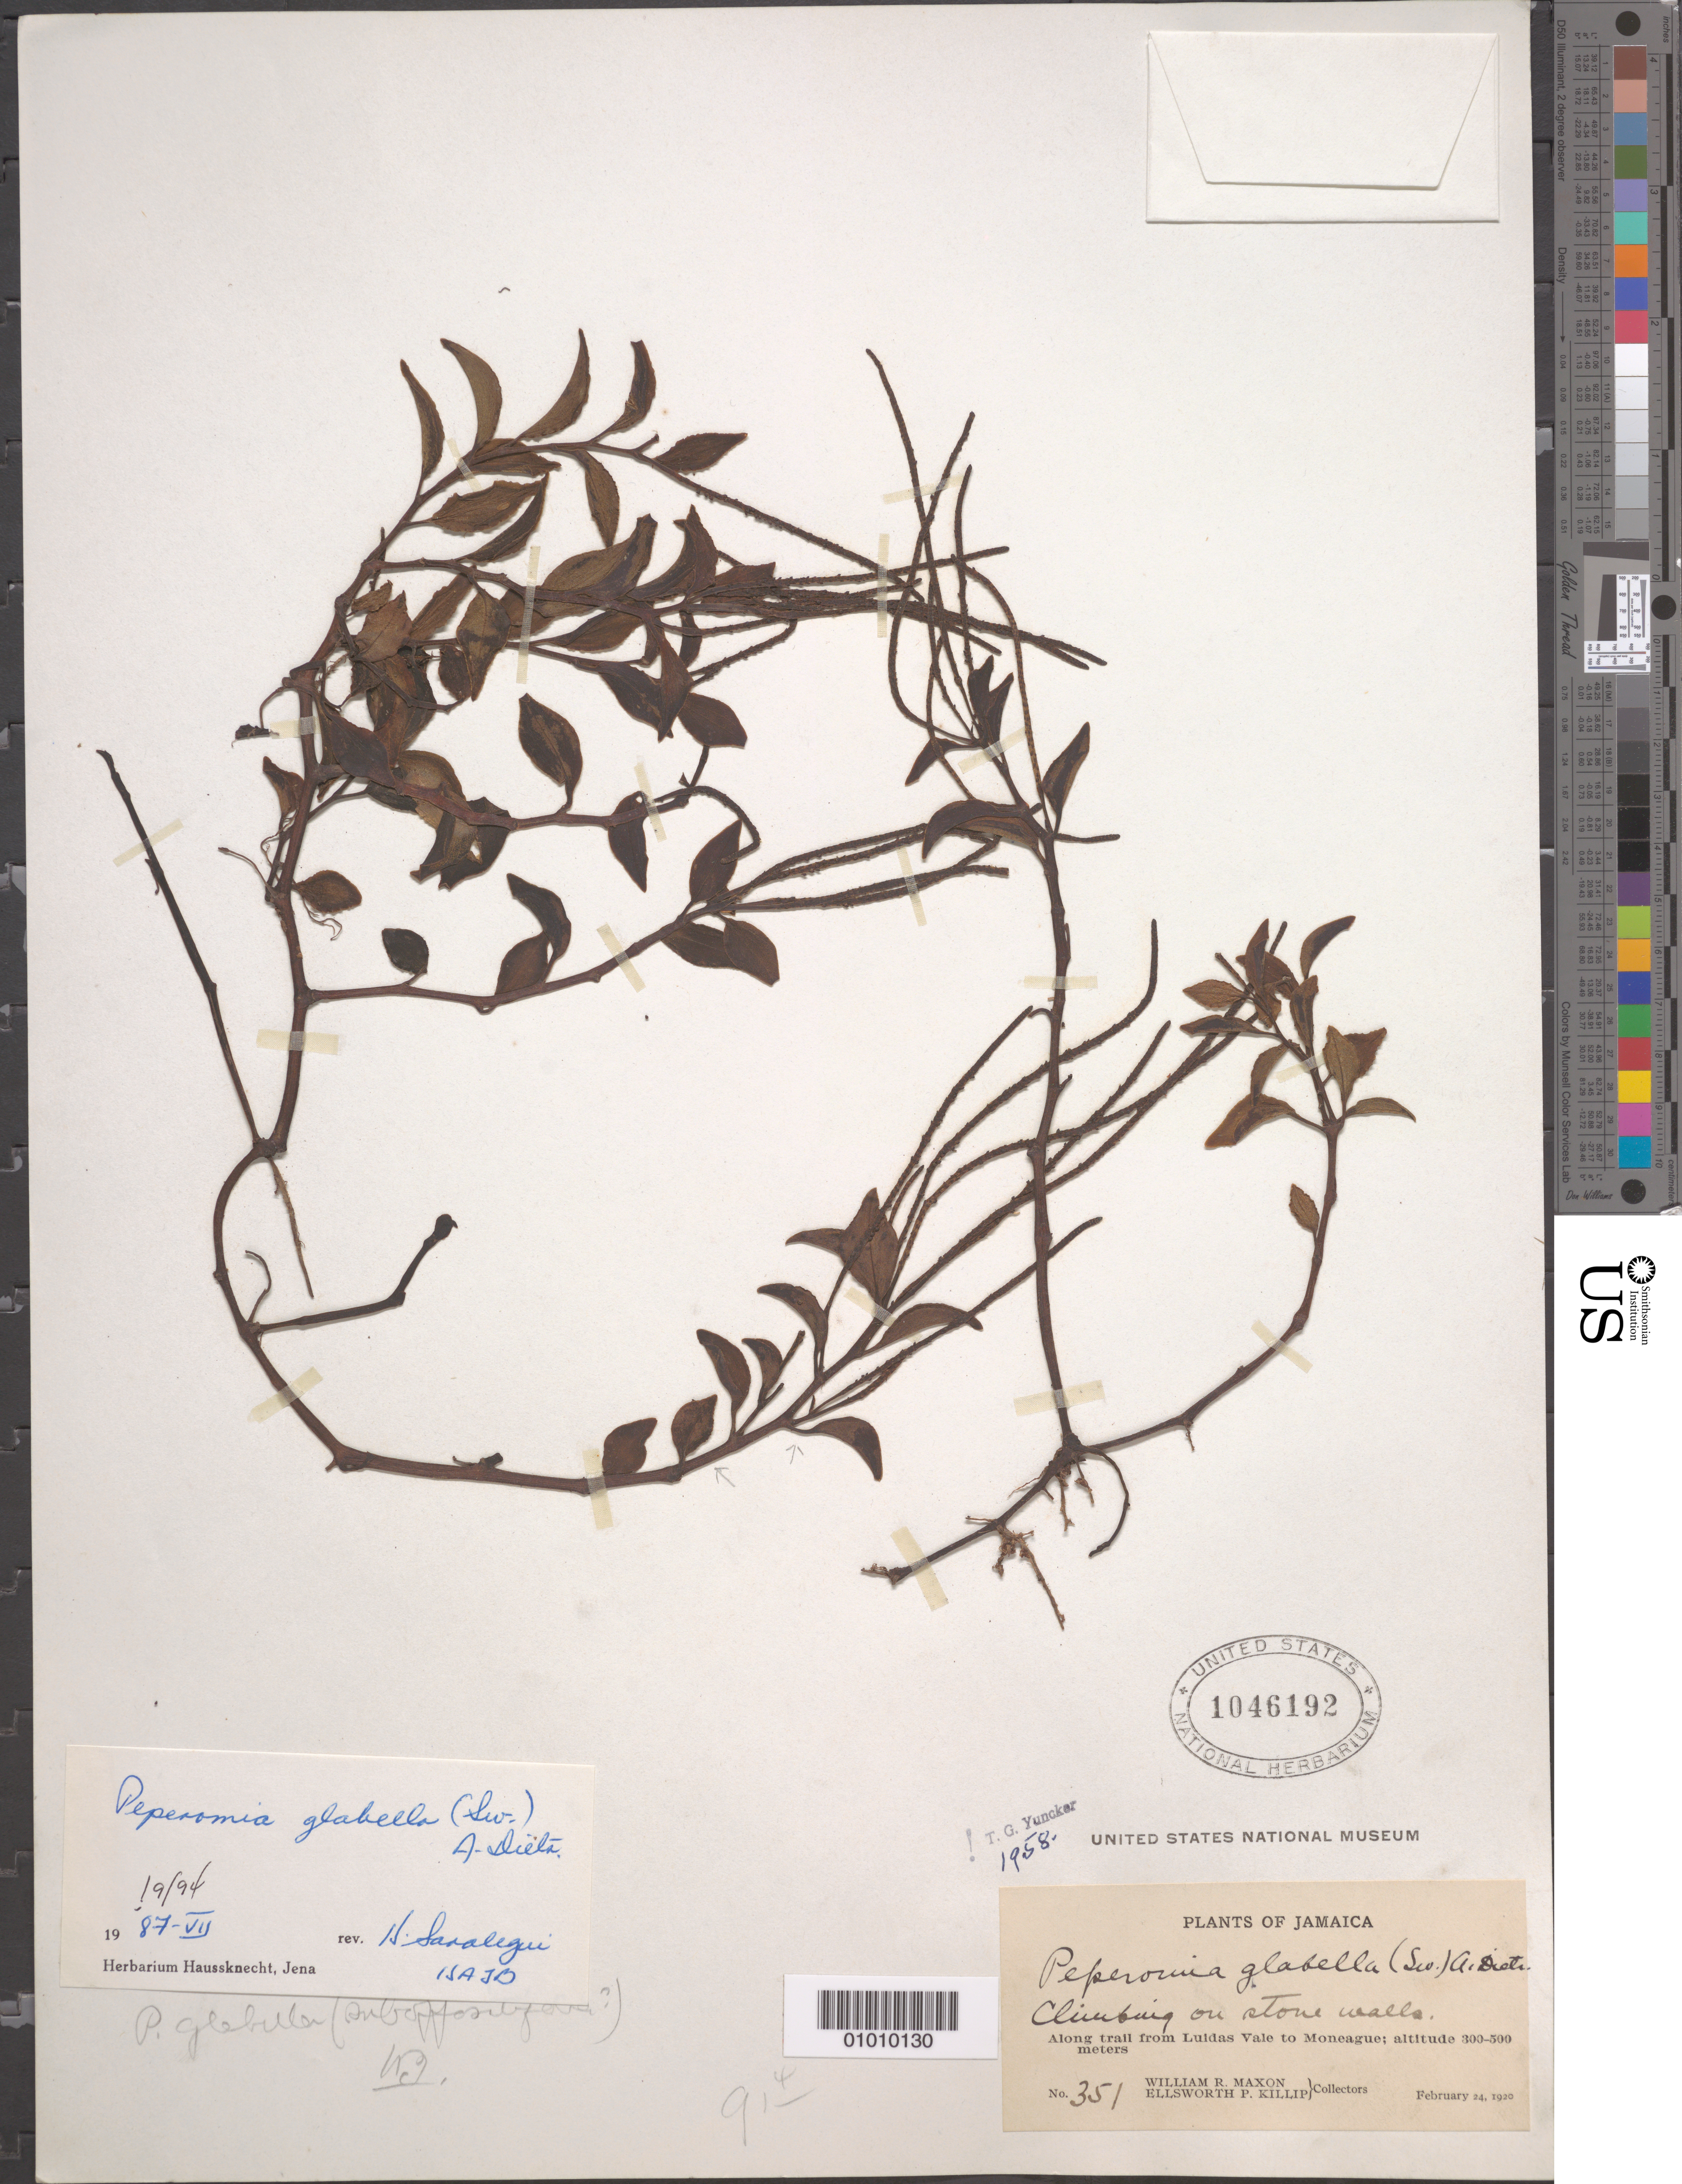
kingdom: Plantae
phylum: Tracheophyta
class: Magnoliopsida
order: Piperales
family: Piperaceae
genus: Peperomia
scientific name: Peperomia glabella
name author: (Sw.) A. Dietr.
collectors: W. R. Maxon & E. P. Killip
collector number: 351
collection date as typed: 24 Feb 1920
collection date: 1920-02-24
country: Jamaica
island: Jamaica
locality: Climbing on stone walls along trail from Luidas Vale to Moneague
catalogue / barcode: US 1046192